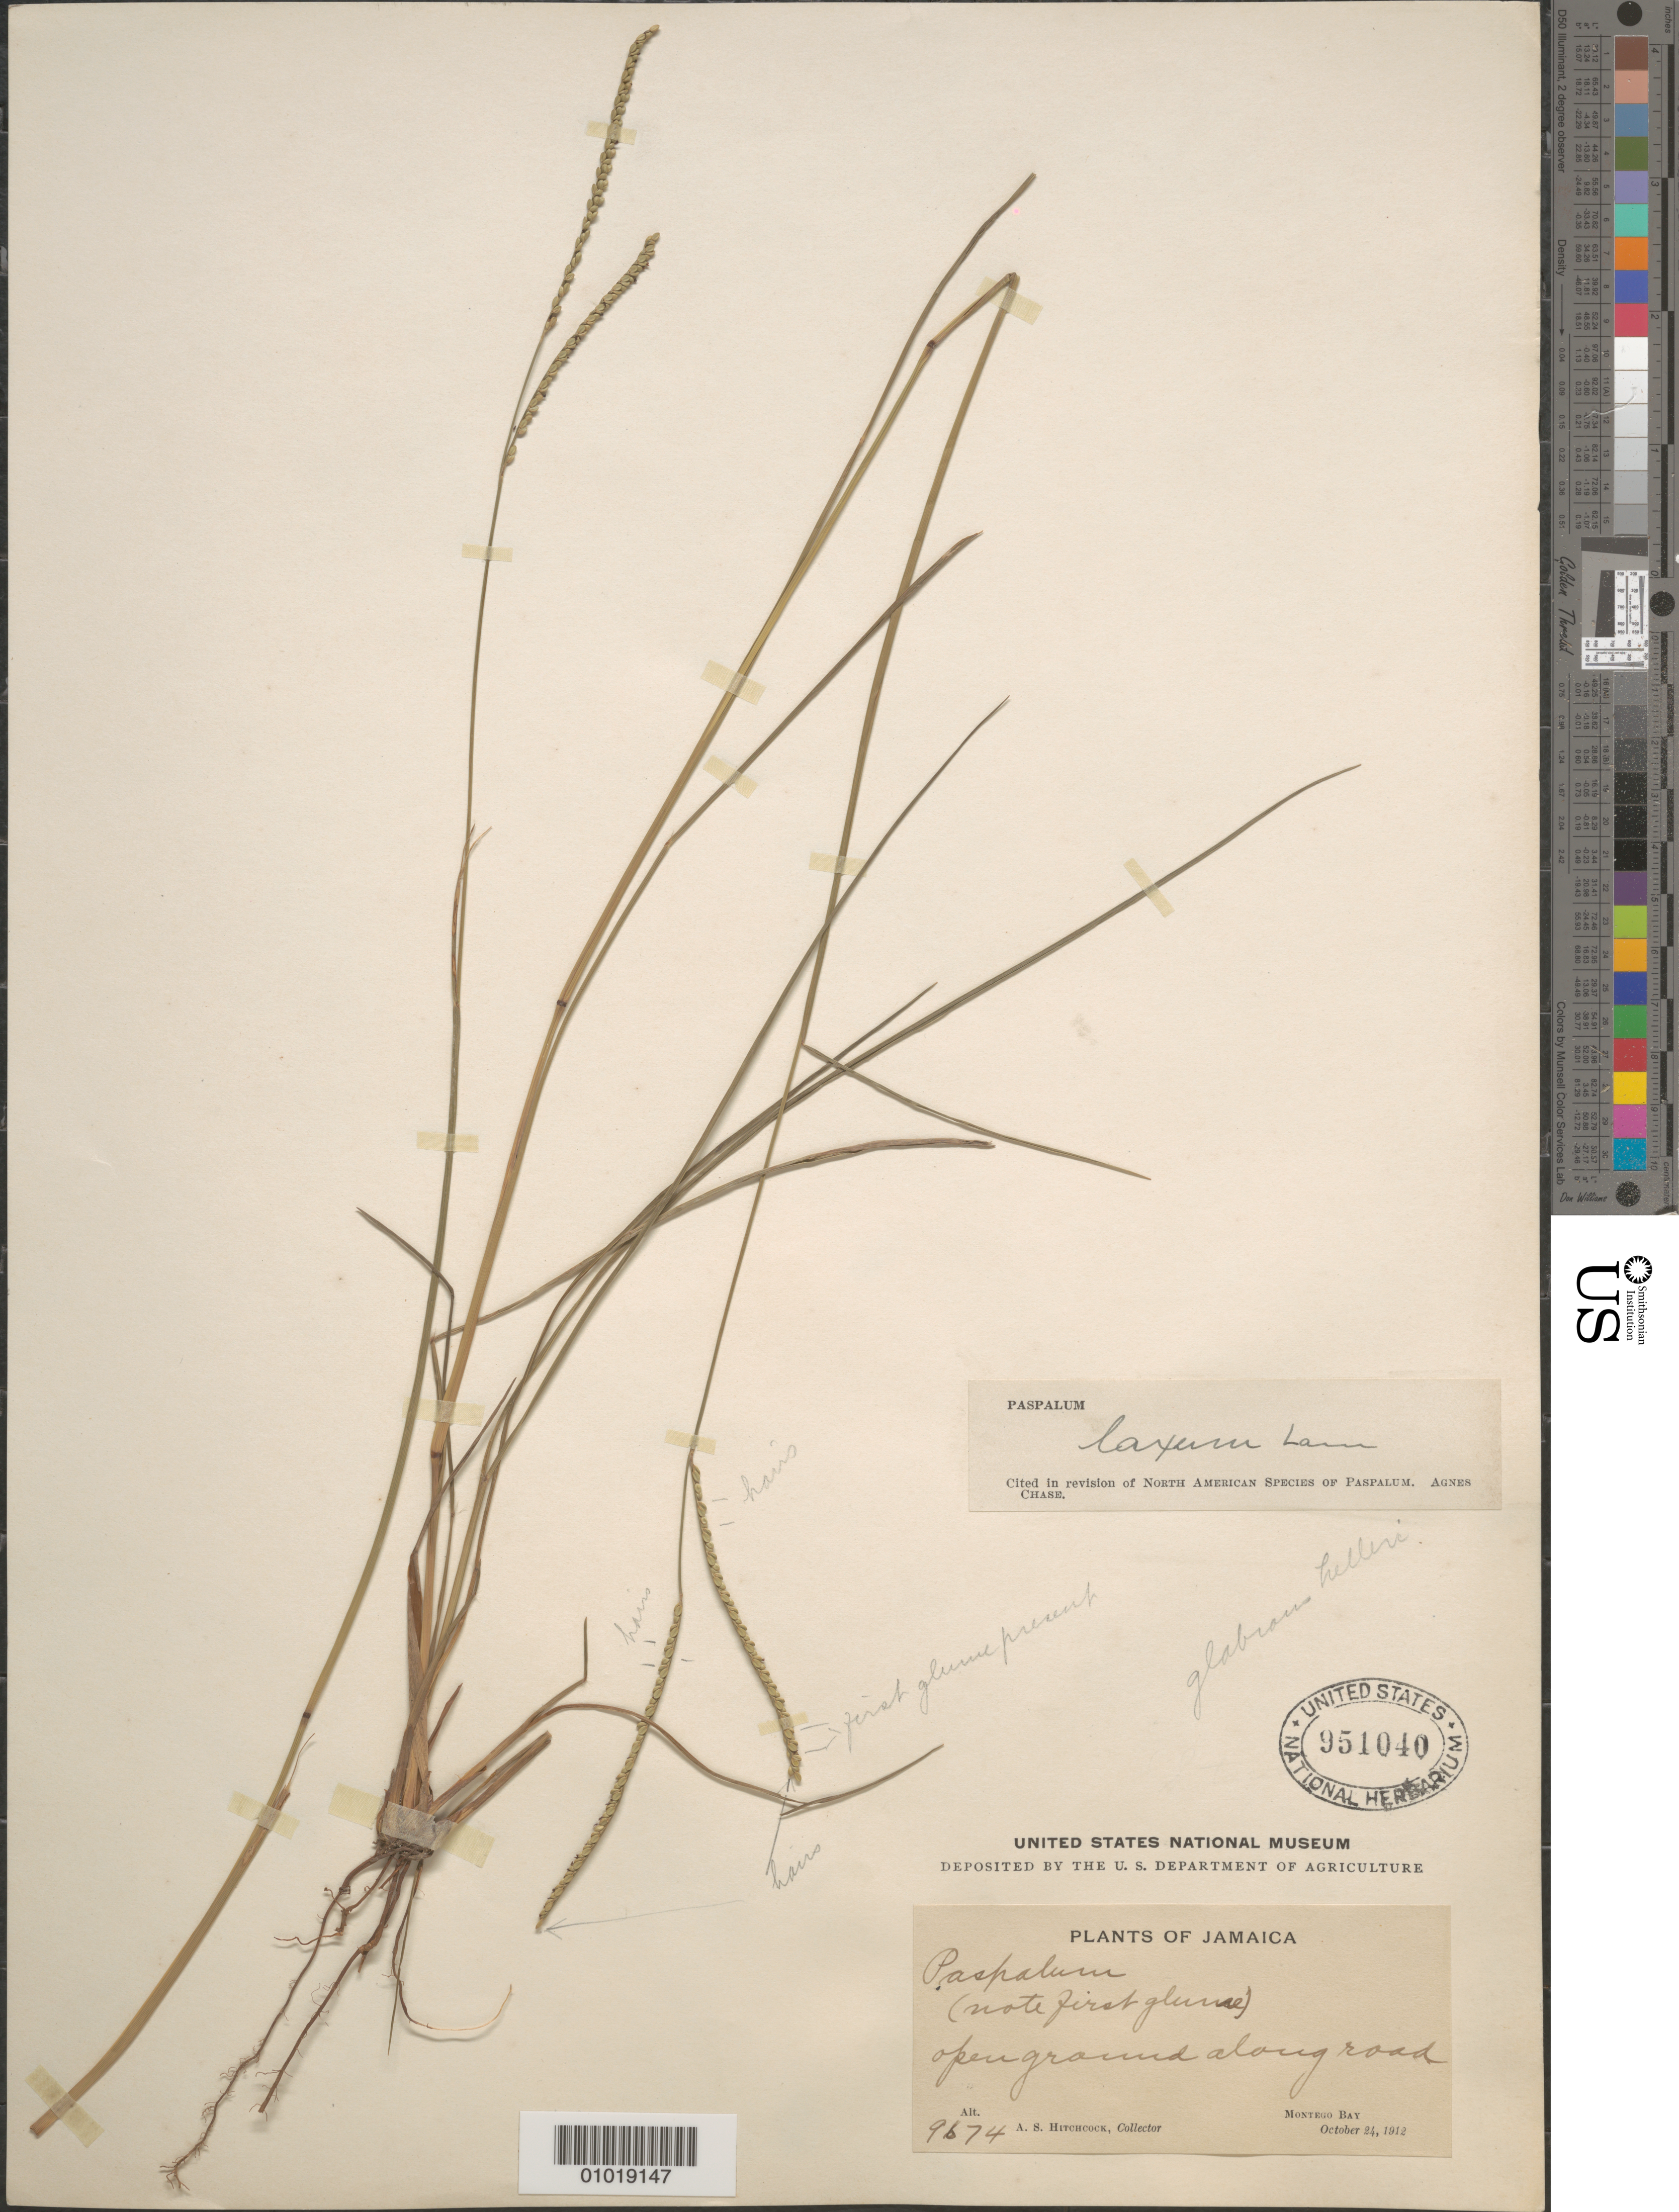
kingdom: Plantae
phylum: Tracheophyta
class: Liliopsida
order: Poales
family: Poaceae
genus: Paspalum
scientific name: Paspalum laxum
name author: Lam.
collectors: A. S. Hitchcock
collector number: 9674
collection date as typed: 24 Oct 1912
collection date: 1912-10-24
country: Jamaica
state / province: Saint James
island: Jamaica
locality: Montego Bay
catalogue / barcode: US 951040